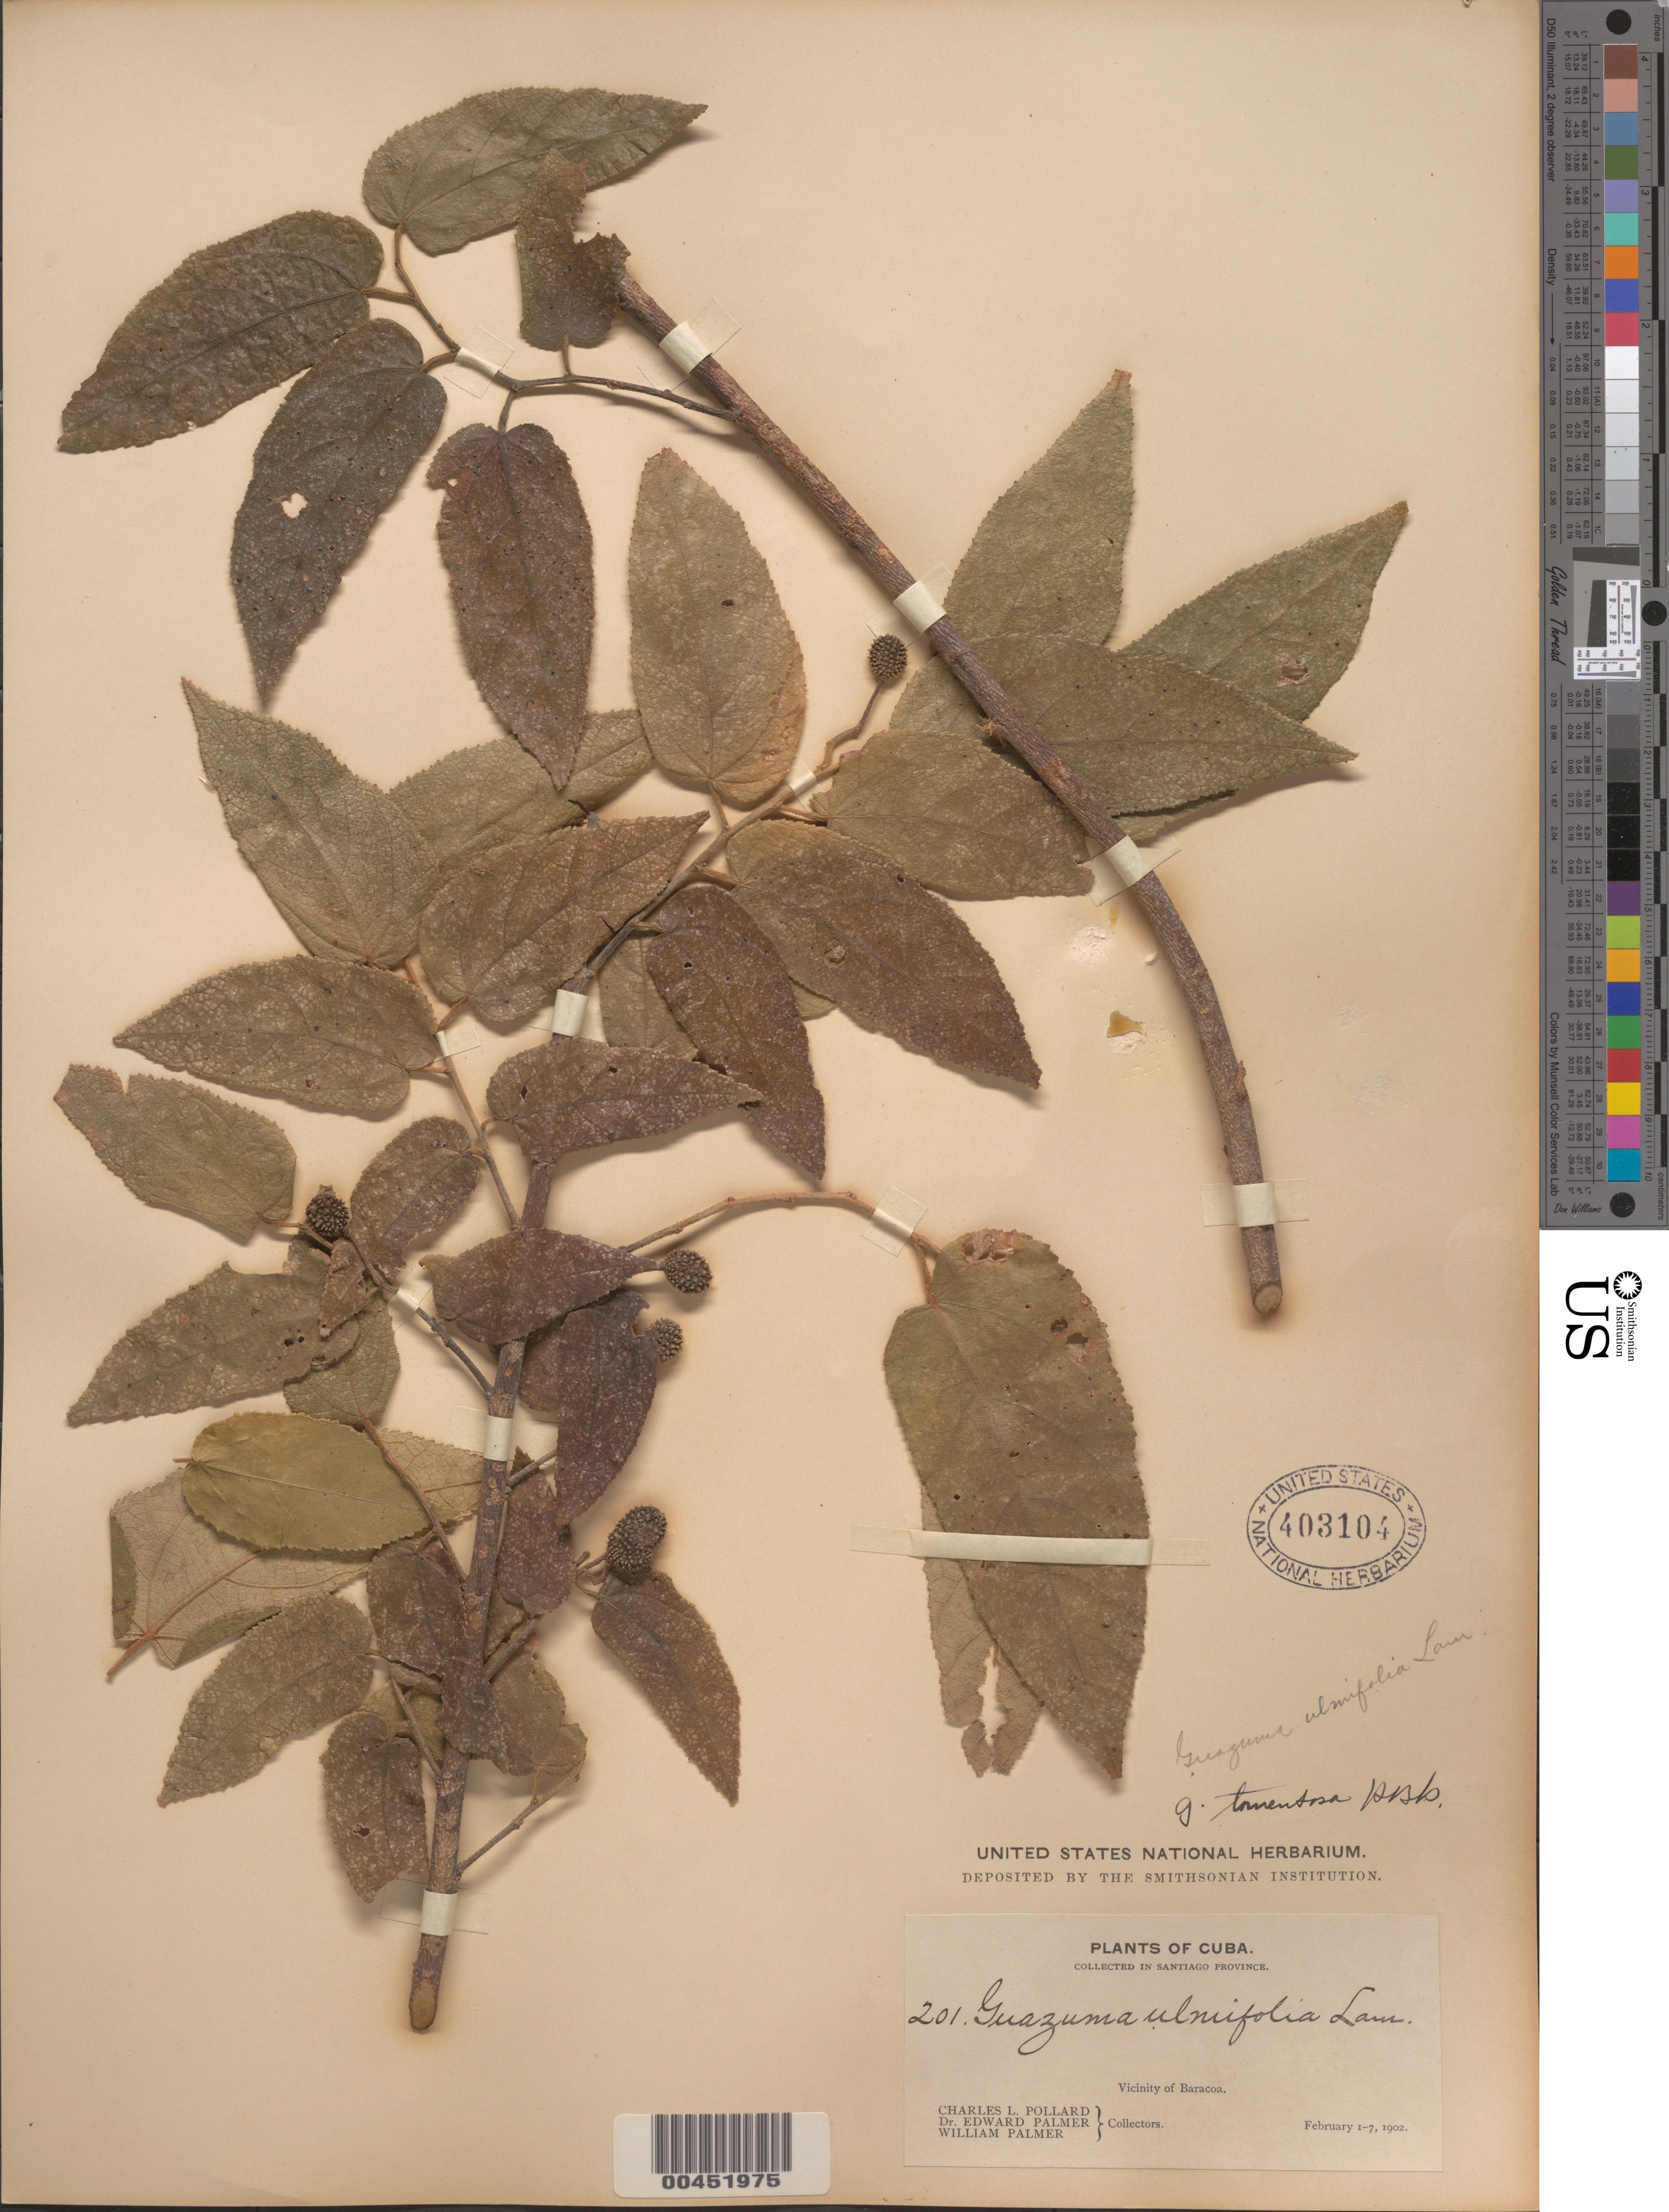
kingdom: Plantae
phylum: Tracheophyta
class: Magnoliopsida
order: Malvales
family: Malvaceae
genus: Guazuma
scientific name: Guazuma ulmifolia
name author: Lam.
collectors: C. L. Pollard, E. Palmer & W. Palmer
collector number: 201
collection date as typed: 01 Feb 1902 to 07 Feb 1907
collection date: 1902-02-01/1907-02-07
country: Cuba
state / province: Guantánamo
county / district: Baracoa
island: Greater Antilles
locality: Vicinity of Baracoa. [In former Oriente Province.]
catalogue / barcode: US 403104